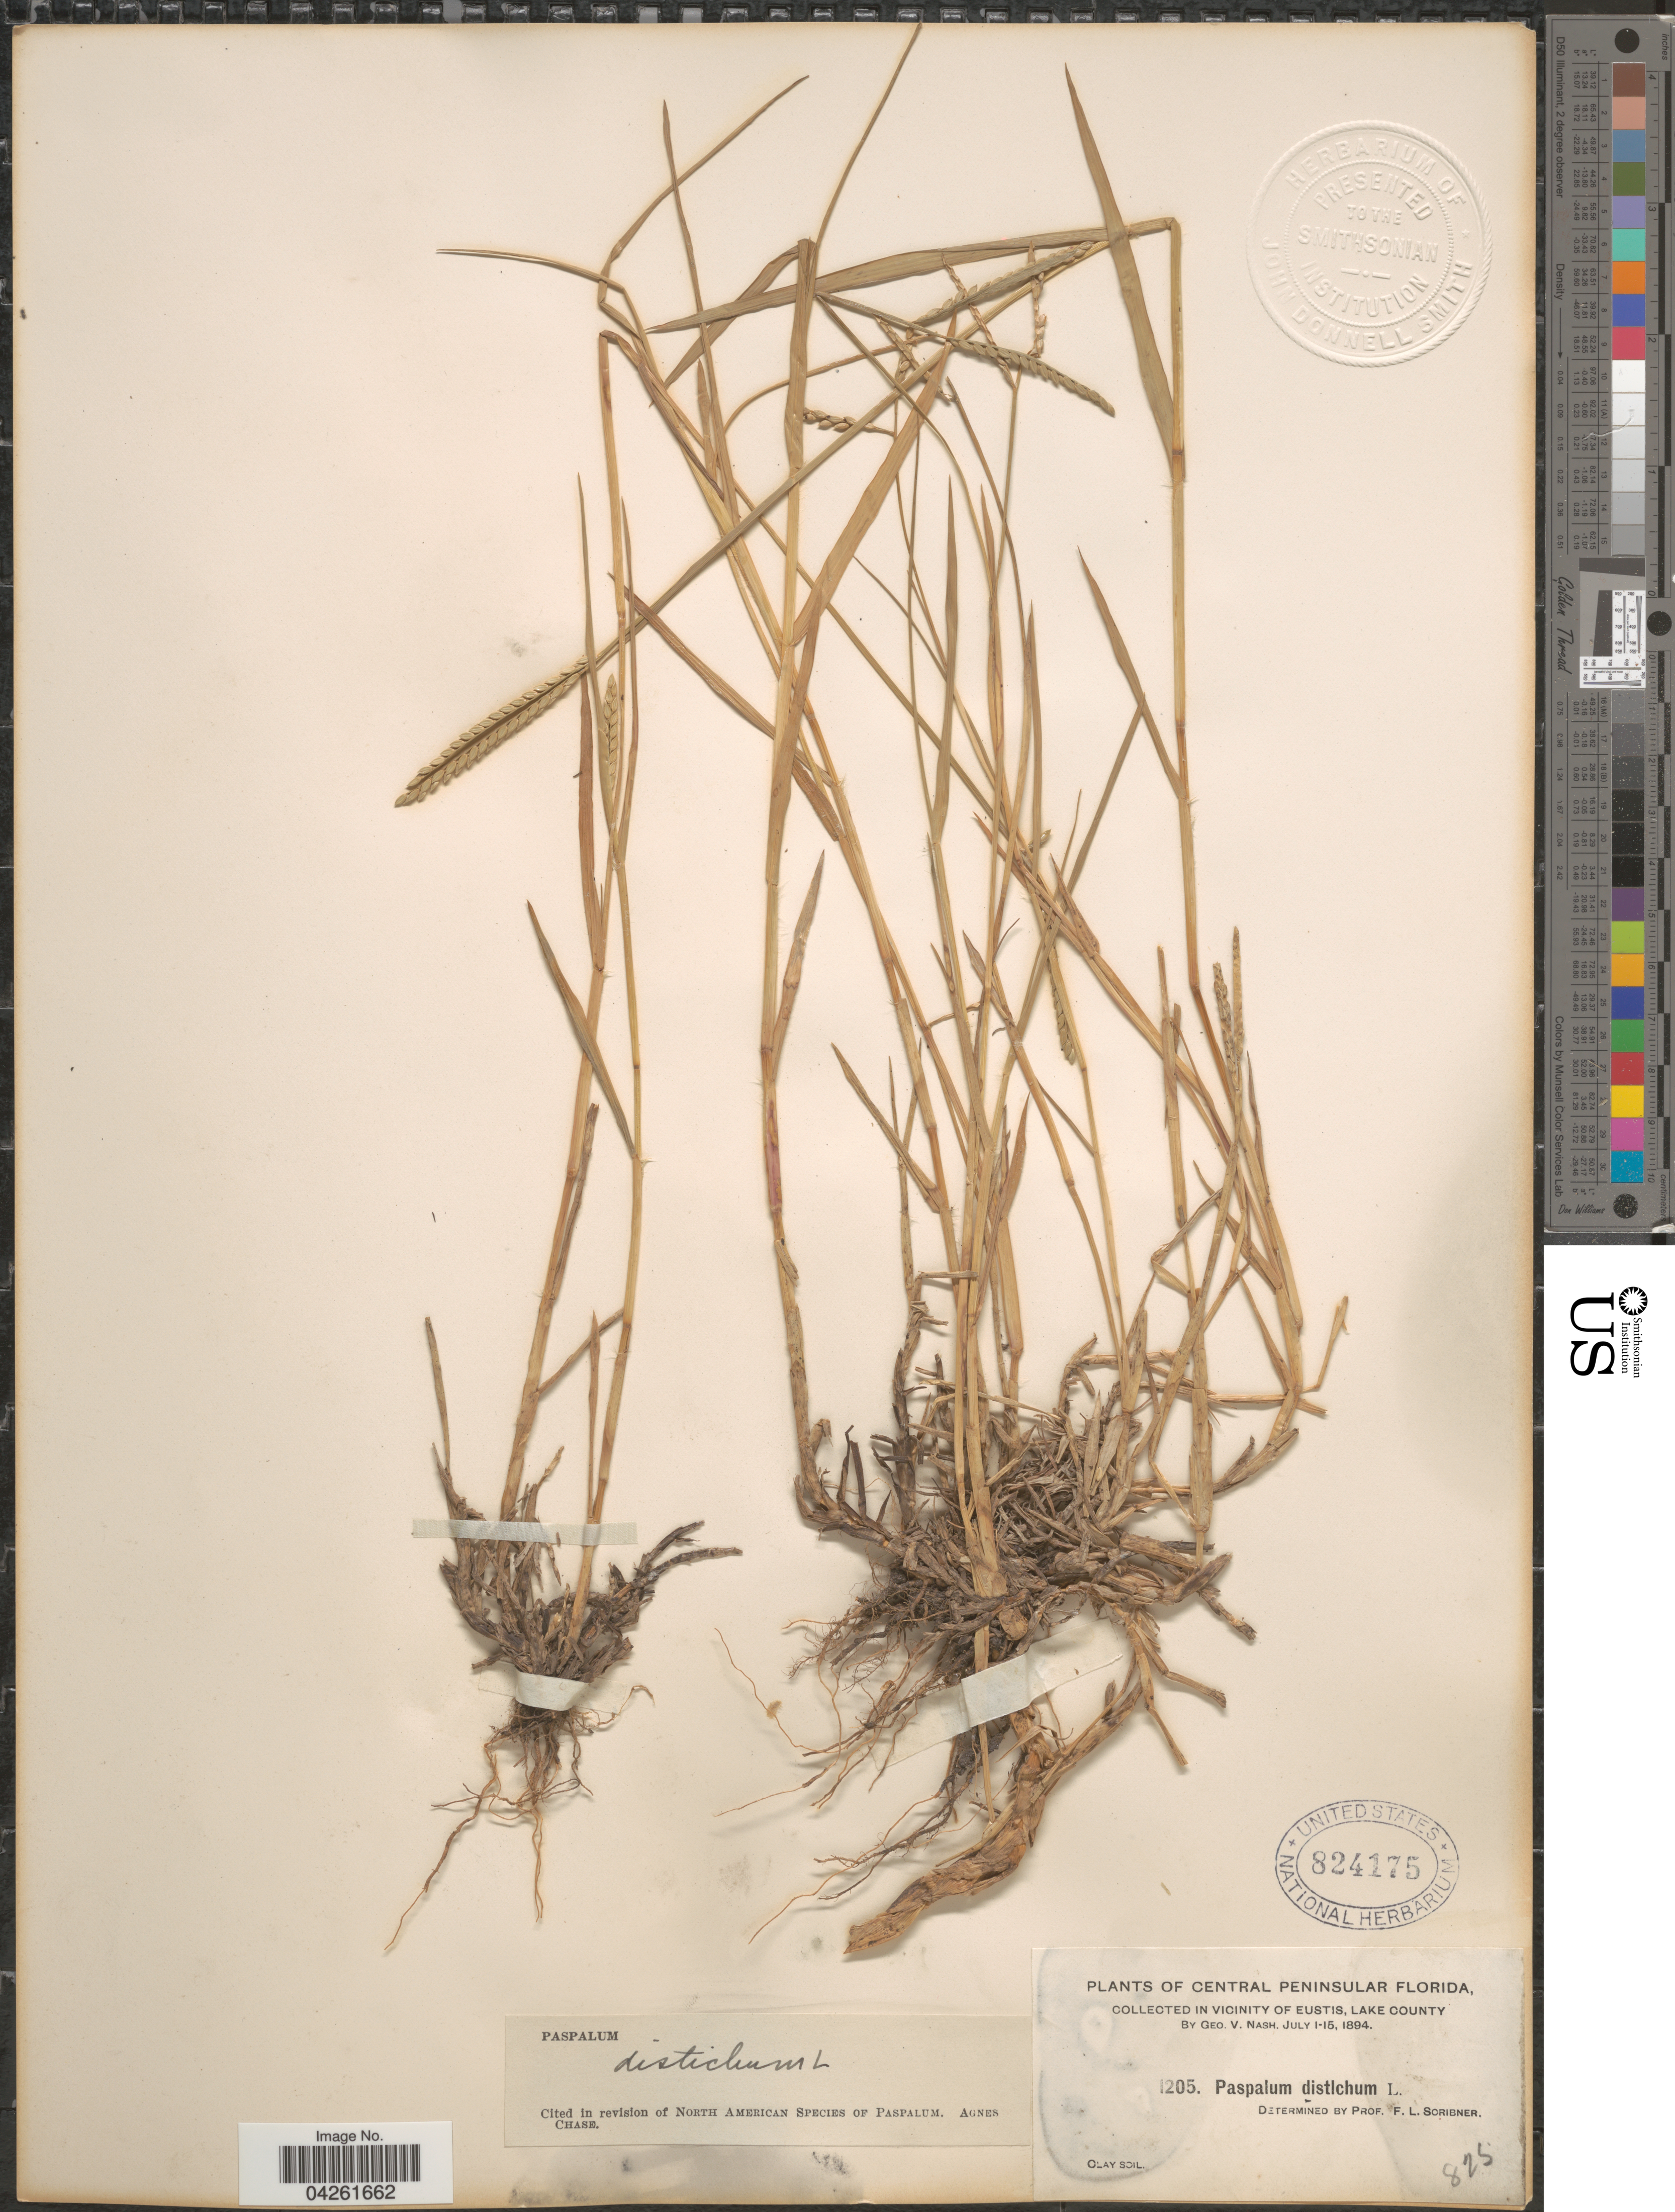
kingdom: Plantae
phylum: Tracheophyta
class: Liliopsida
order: Poales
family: Poaceae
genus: Paspalum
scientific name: Paspalum distichum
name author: L.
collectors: G. V. Nash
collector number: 1205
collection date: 1894-07-01/1894-07-15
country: United States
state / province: Florida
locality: Central Peninsular Florida. In Vicinity Of Eustis, Lake County.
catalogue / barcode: US 824175